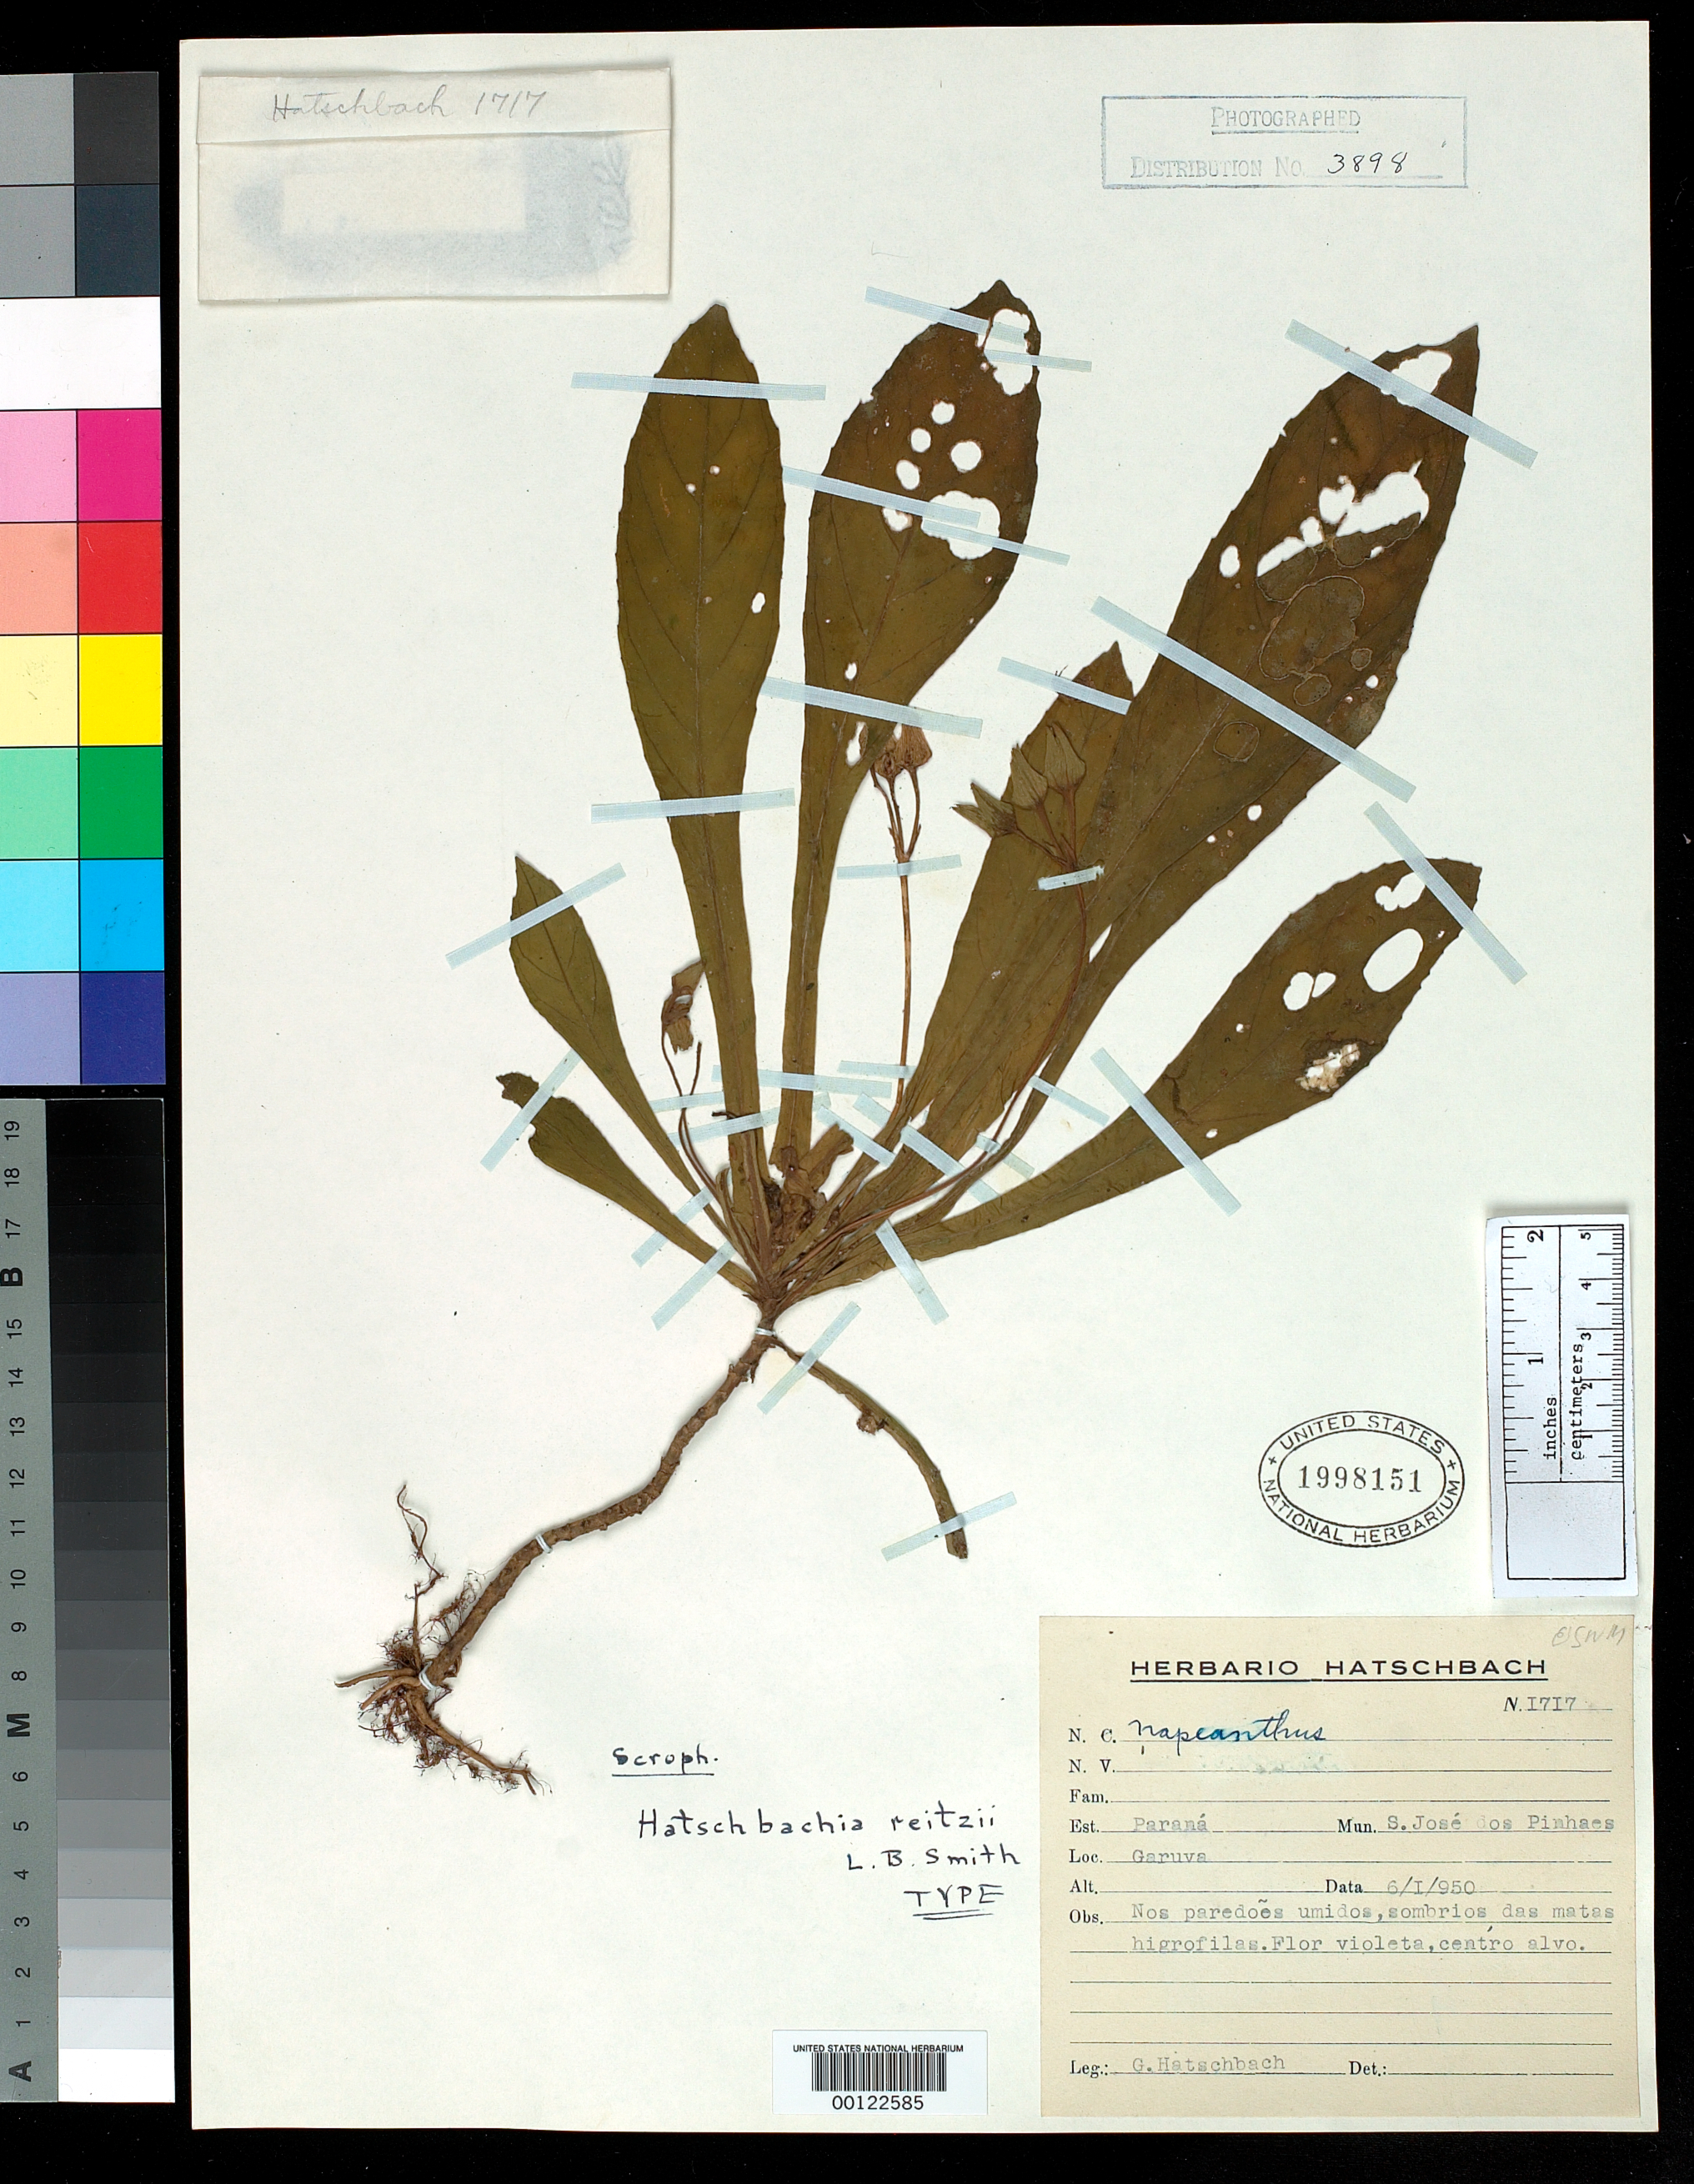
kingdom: Plantae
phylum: Tracheophyta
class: Magnoliopsida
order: Lamiales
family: Gesneriaceae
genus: Hatschbachia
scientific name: Hatschbachia reitzii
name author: L.B. Sm.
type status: Holotype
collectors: G. Hatschbach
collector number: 1717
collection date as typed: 6/ I / 950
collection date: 1950-01-06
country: Brazil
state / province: Paraná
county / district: San Jose dos Pinhais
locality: Est. Paraná, Mun. S. José dos Pinhaes. Garuva.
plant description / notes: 2 US duplicates differ slightly in locality data (Mun. "Guaratuba" vs. Mun. "S. José dos Pinhaes" but collection locality (Garuva) & date are same and both are apparently type material.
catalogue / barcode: US 1998151